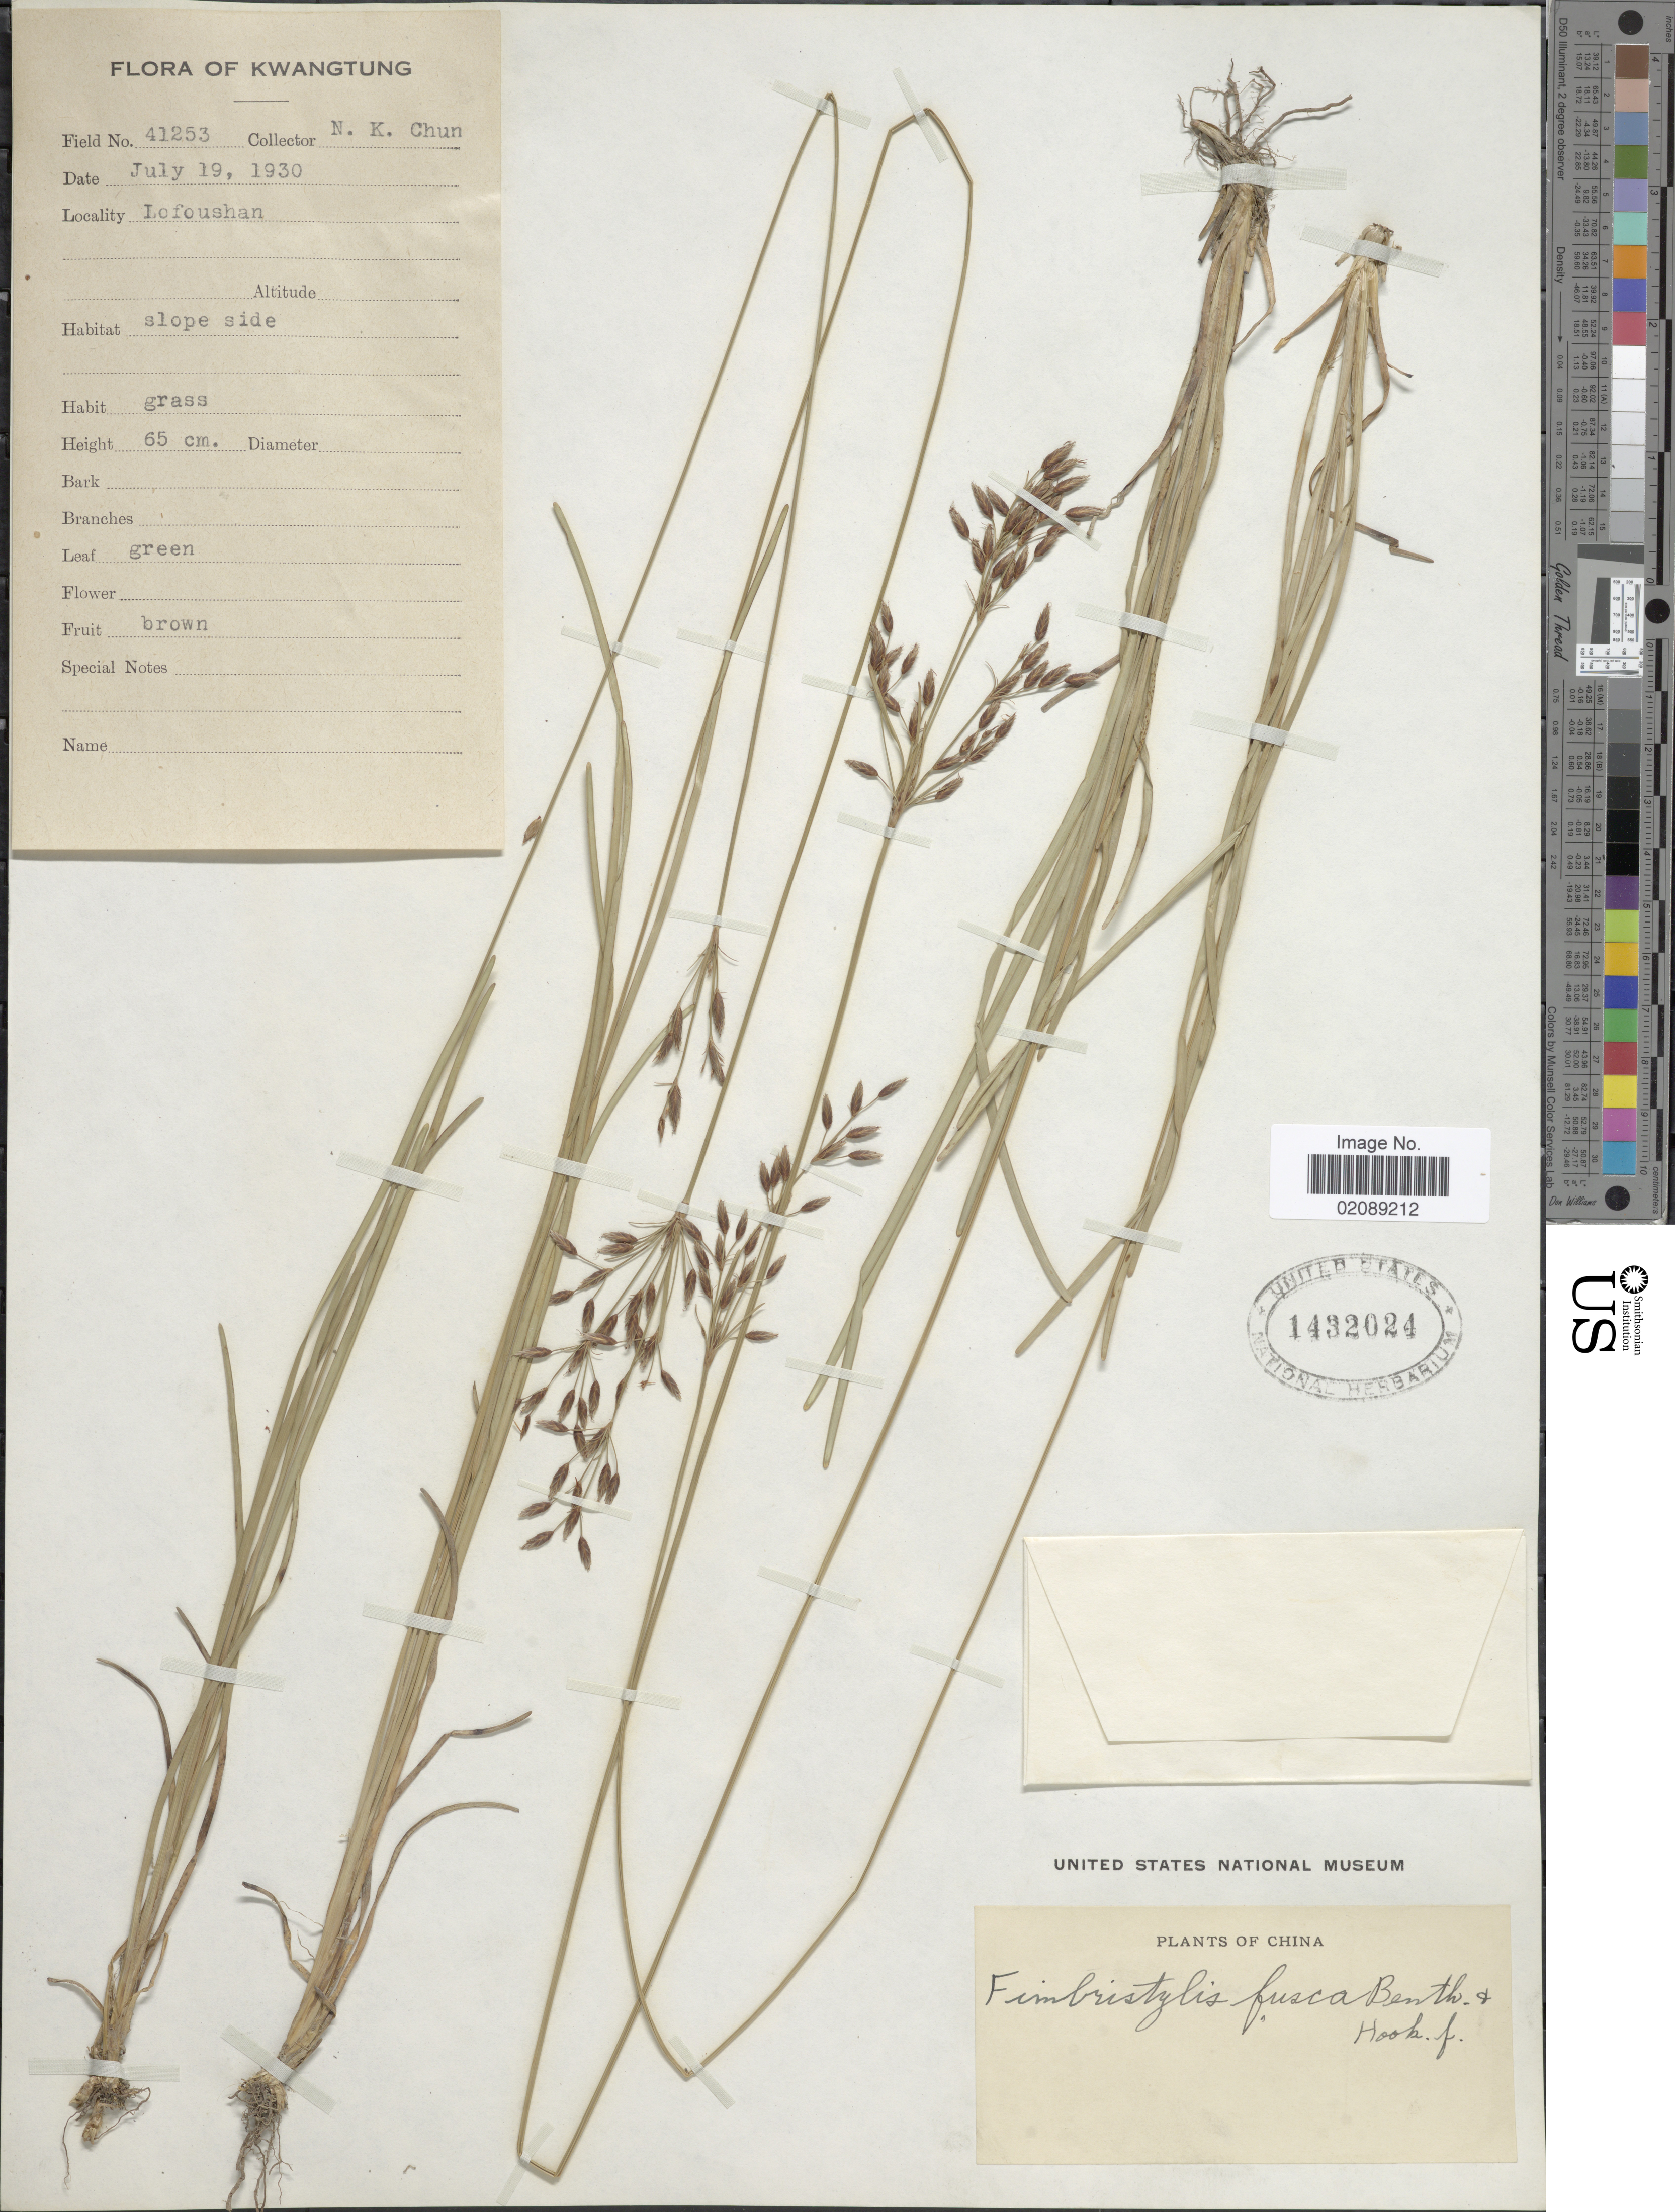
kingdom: Plantae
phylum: Tracheophyta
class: Liliopsida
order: Poales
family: Cyperaceae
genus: Fimbristylis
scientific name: Fimbristylis fusca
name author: (Nees) Benth. ex C.B. Clarke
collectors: N. K. Chun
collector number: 41253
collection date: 1930-07-19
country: China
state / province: Guangdong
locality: Kwangtung. Lofoushan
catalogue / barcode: US 1432024